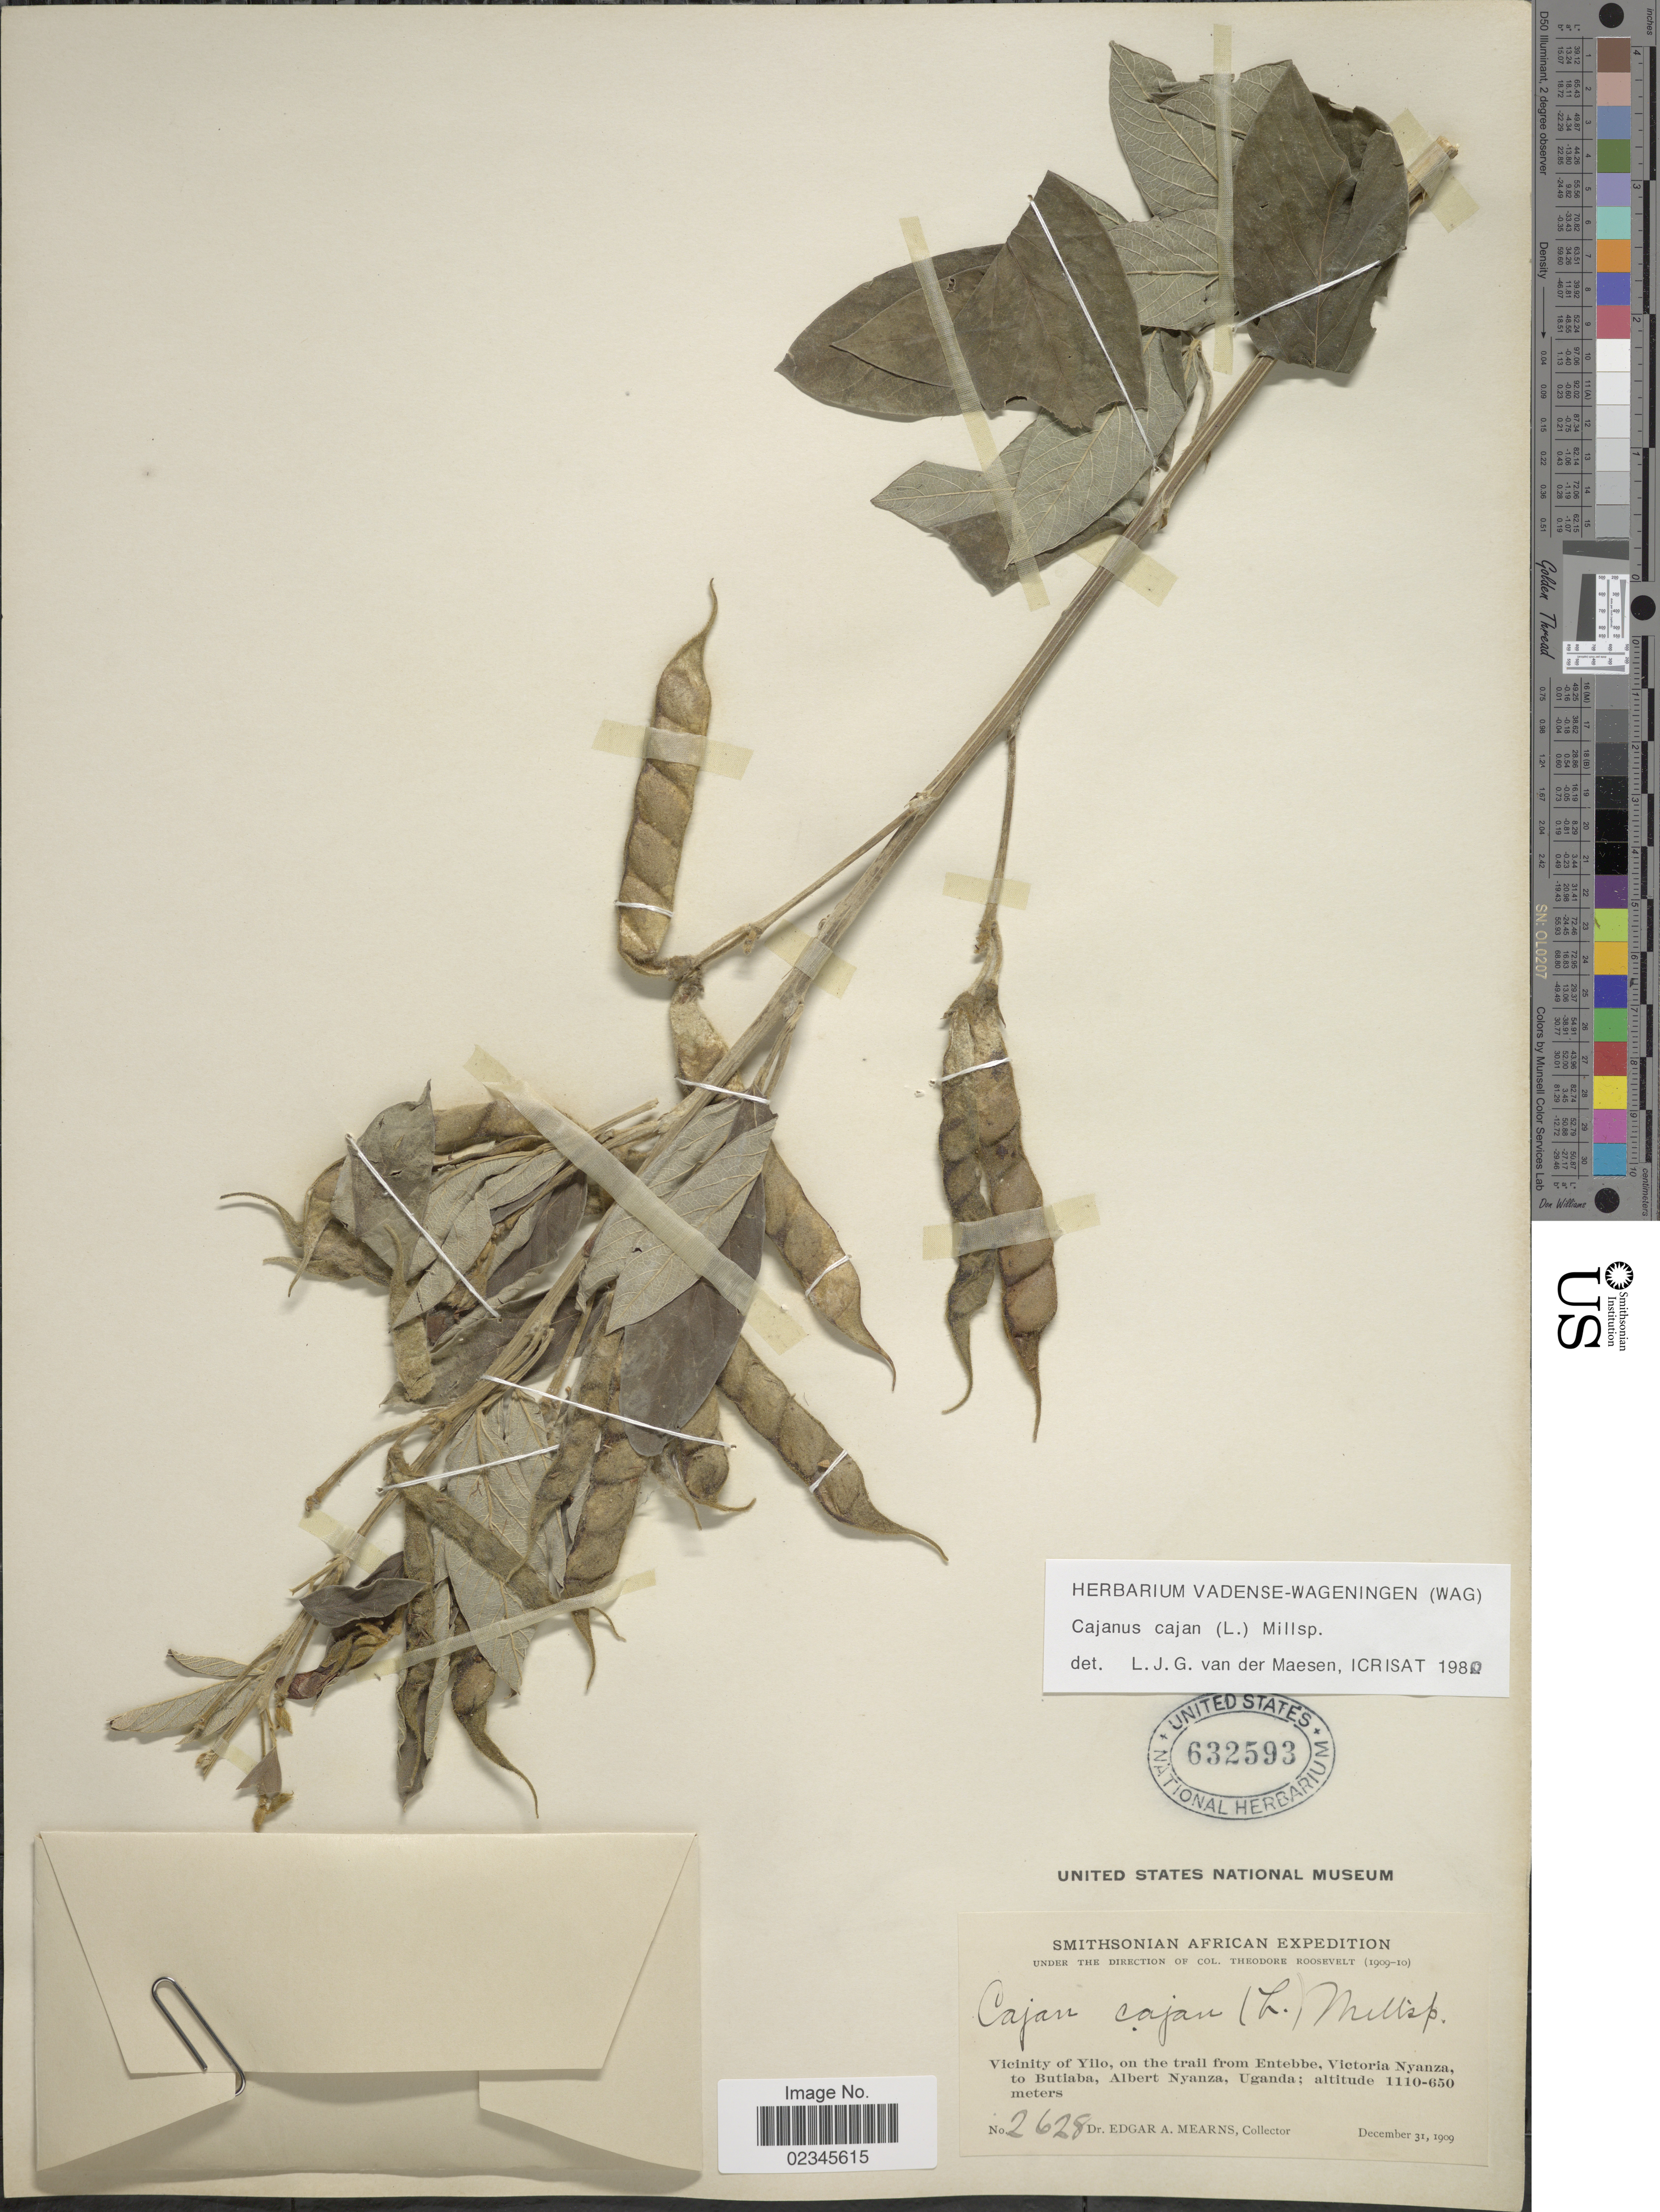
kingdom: Plantae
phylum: Tracheophyta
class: Magnoliopsida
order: Fabales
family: Fabaceae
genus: Cajanus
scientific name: Cajanus cajan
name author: (L.) Huth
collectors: E. A. Mearns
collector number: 2628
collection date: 1909-12-31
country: Uganda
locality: Vicinity of Yilo, on the trail from Entebbe, Victoria Nyanza, to Butiaba, Albert Nyanza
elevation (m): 650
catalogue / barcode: US 632593